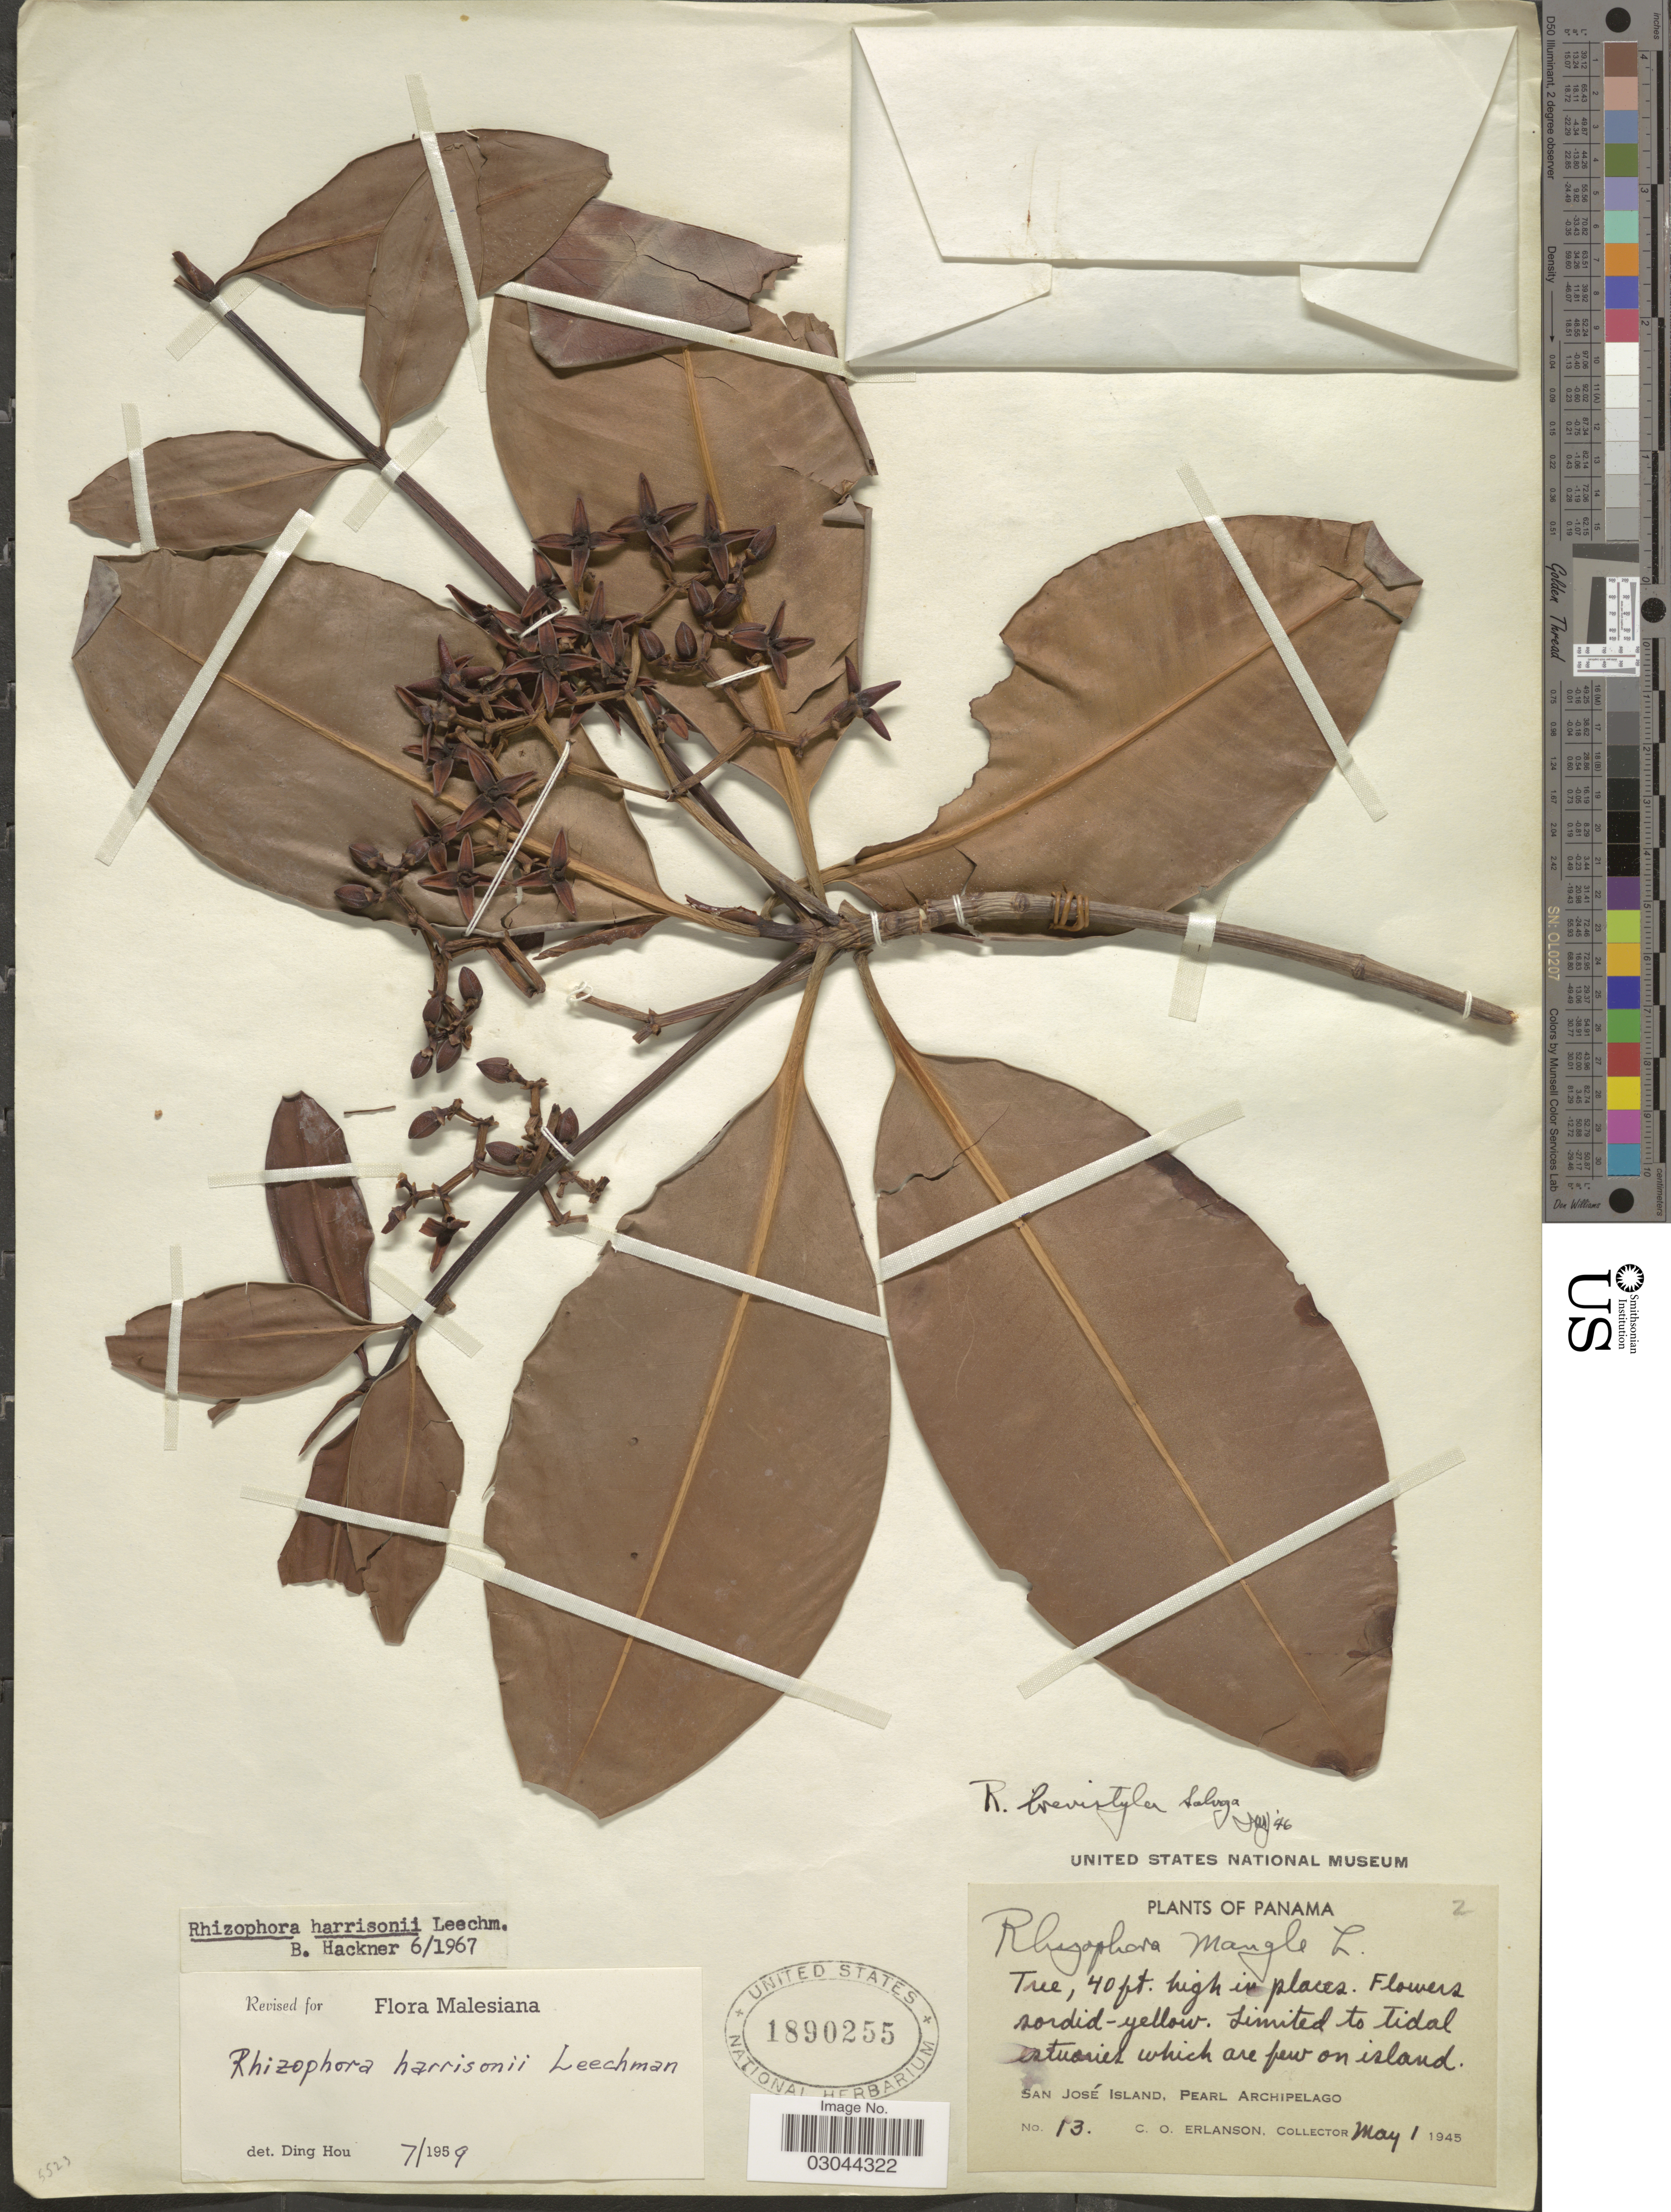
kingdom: Plantae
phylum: Tracheophyta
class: Magnoliopsida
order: Malpighiales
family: Rhizophoraceae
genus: Rhizophora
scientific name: Rhizophora x harrisonii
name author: Leechm.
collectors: C. O. Erlanson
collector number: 13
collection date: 1945-05-01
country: Panama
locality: San José Island, Pearl Archipelago.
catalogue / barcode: US 1890255